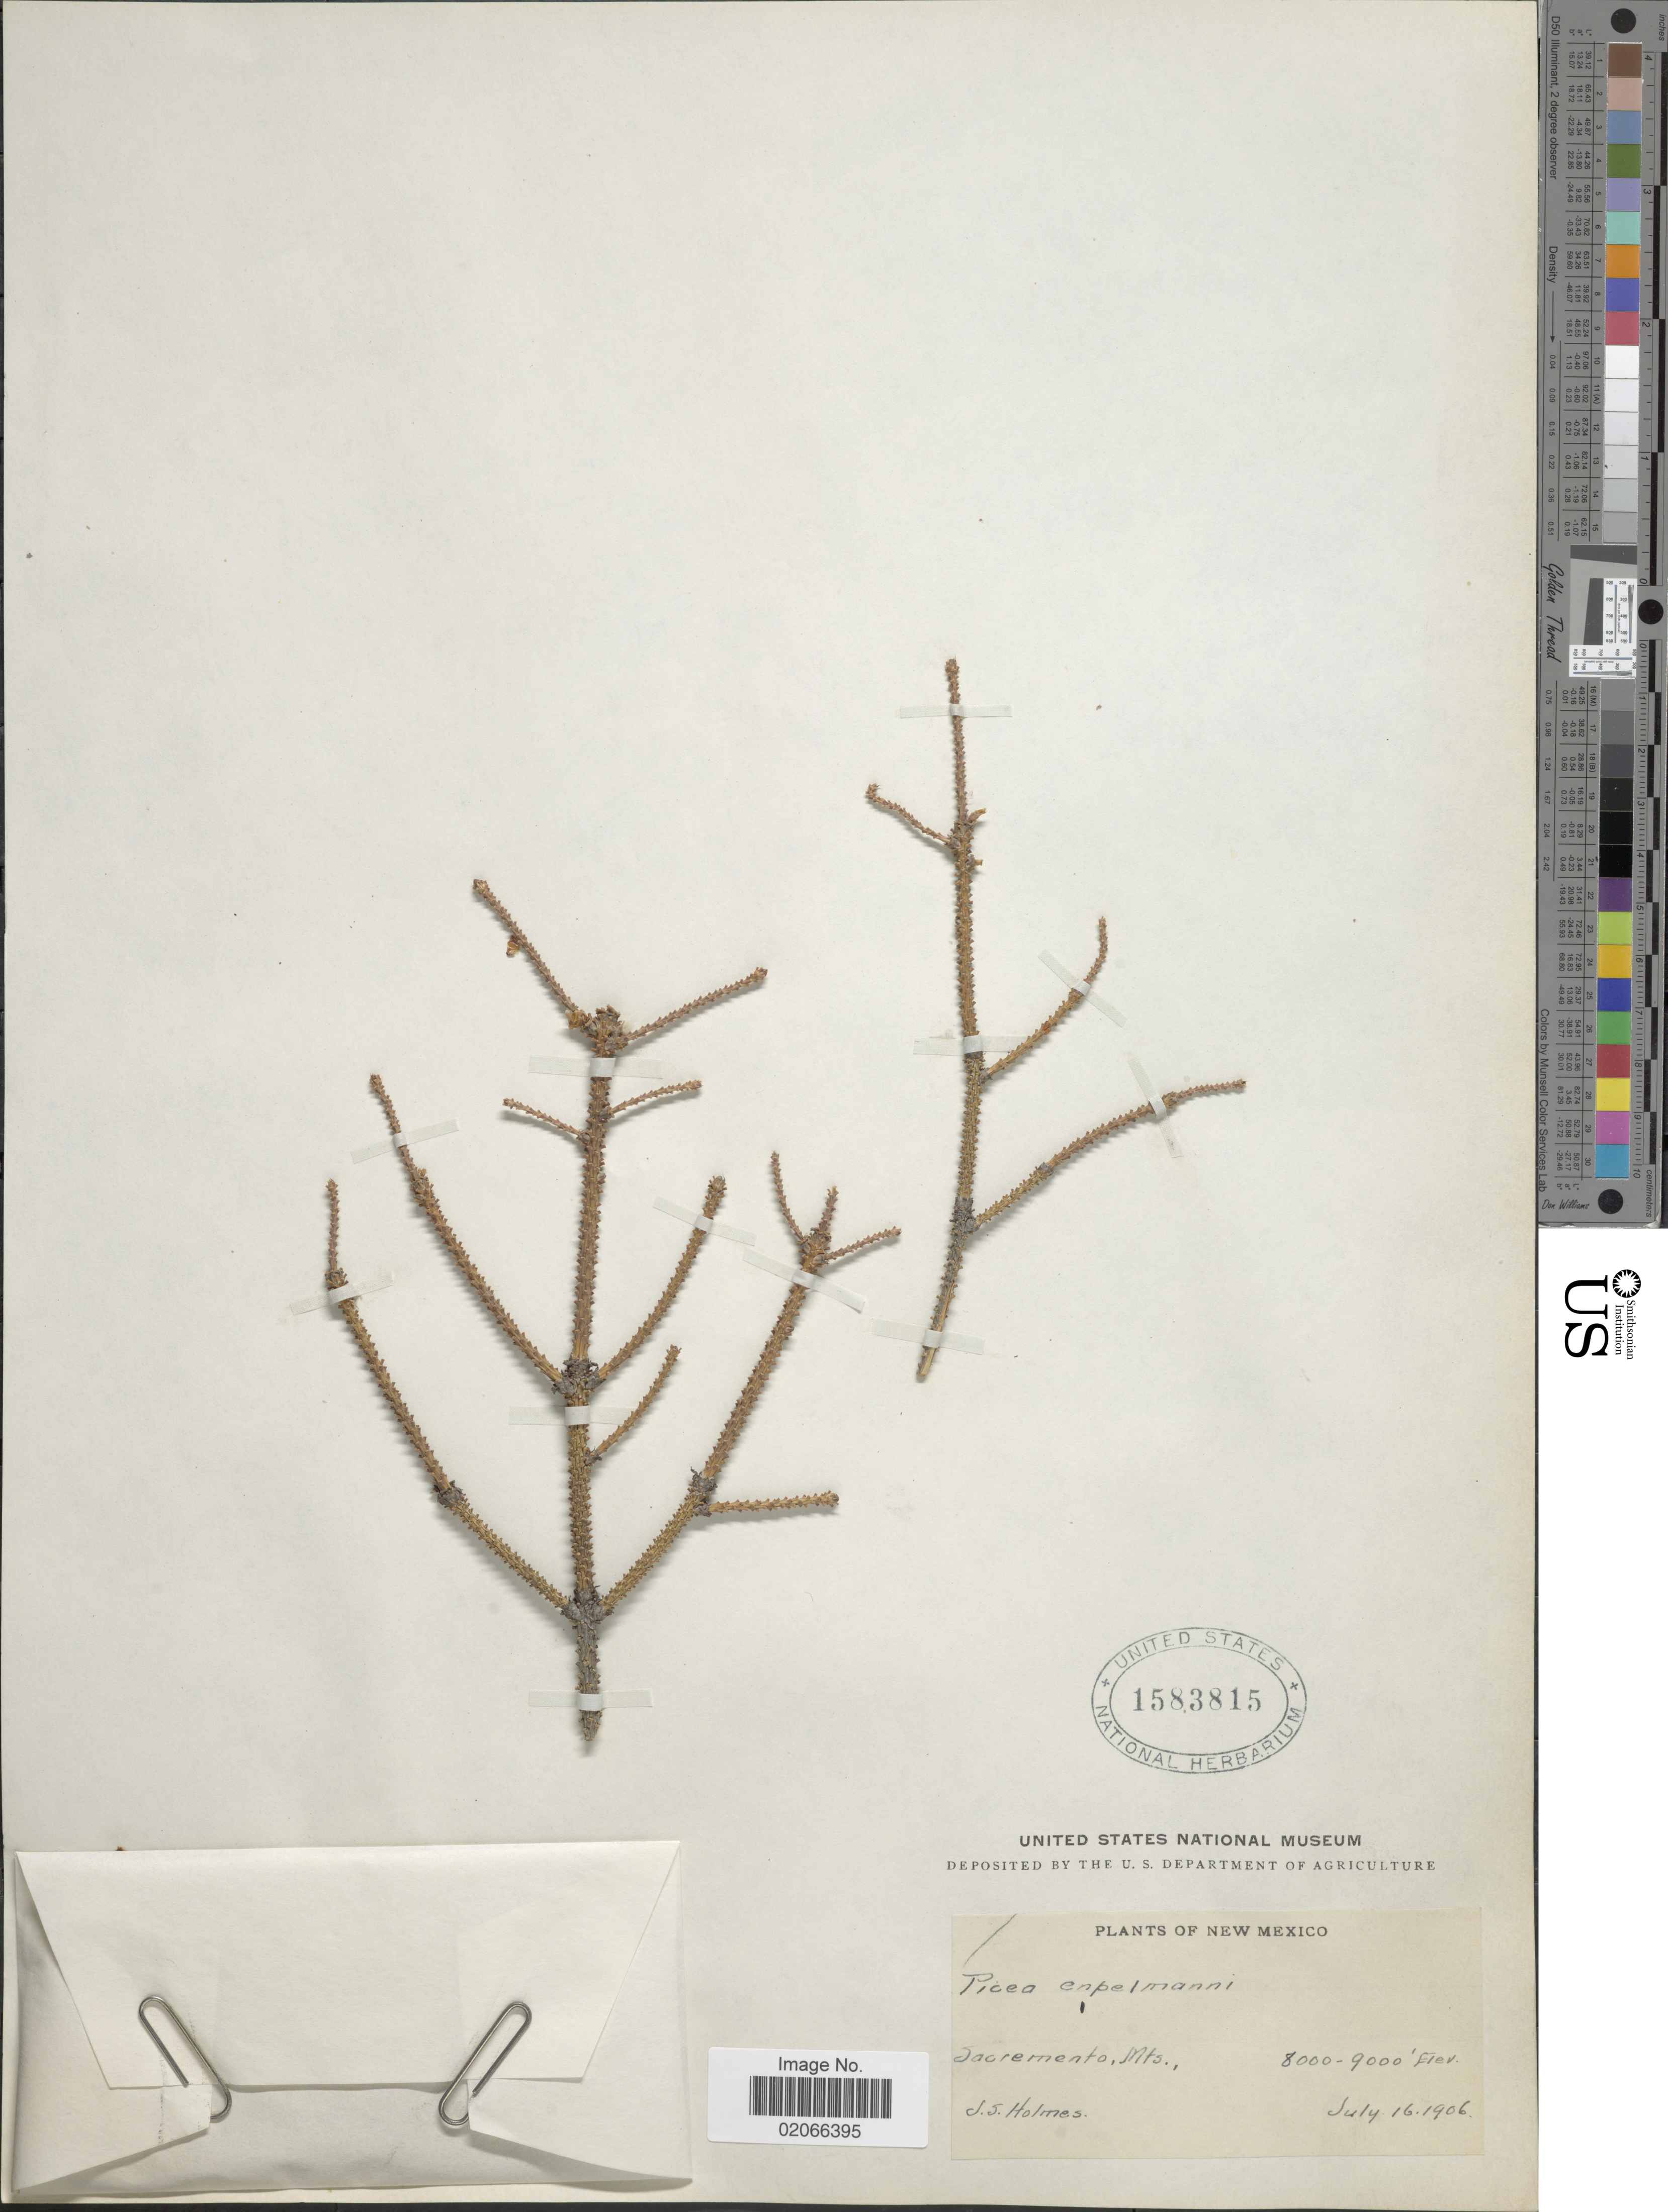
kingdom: Plantae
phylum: Tracheophyta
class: Pinopsida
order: Pinales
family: Pinaceae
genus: Picea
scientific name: Picea engelmannii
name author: Parry ex Engelm.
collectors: J. Holmes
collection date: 1906-07-16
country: United States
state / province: New Mexico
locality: Sacremento Mts.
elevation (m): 2438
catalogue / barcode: US 1583815